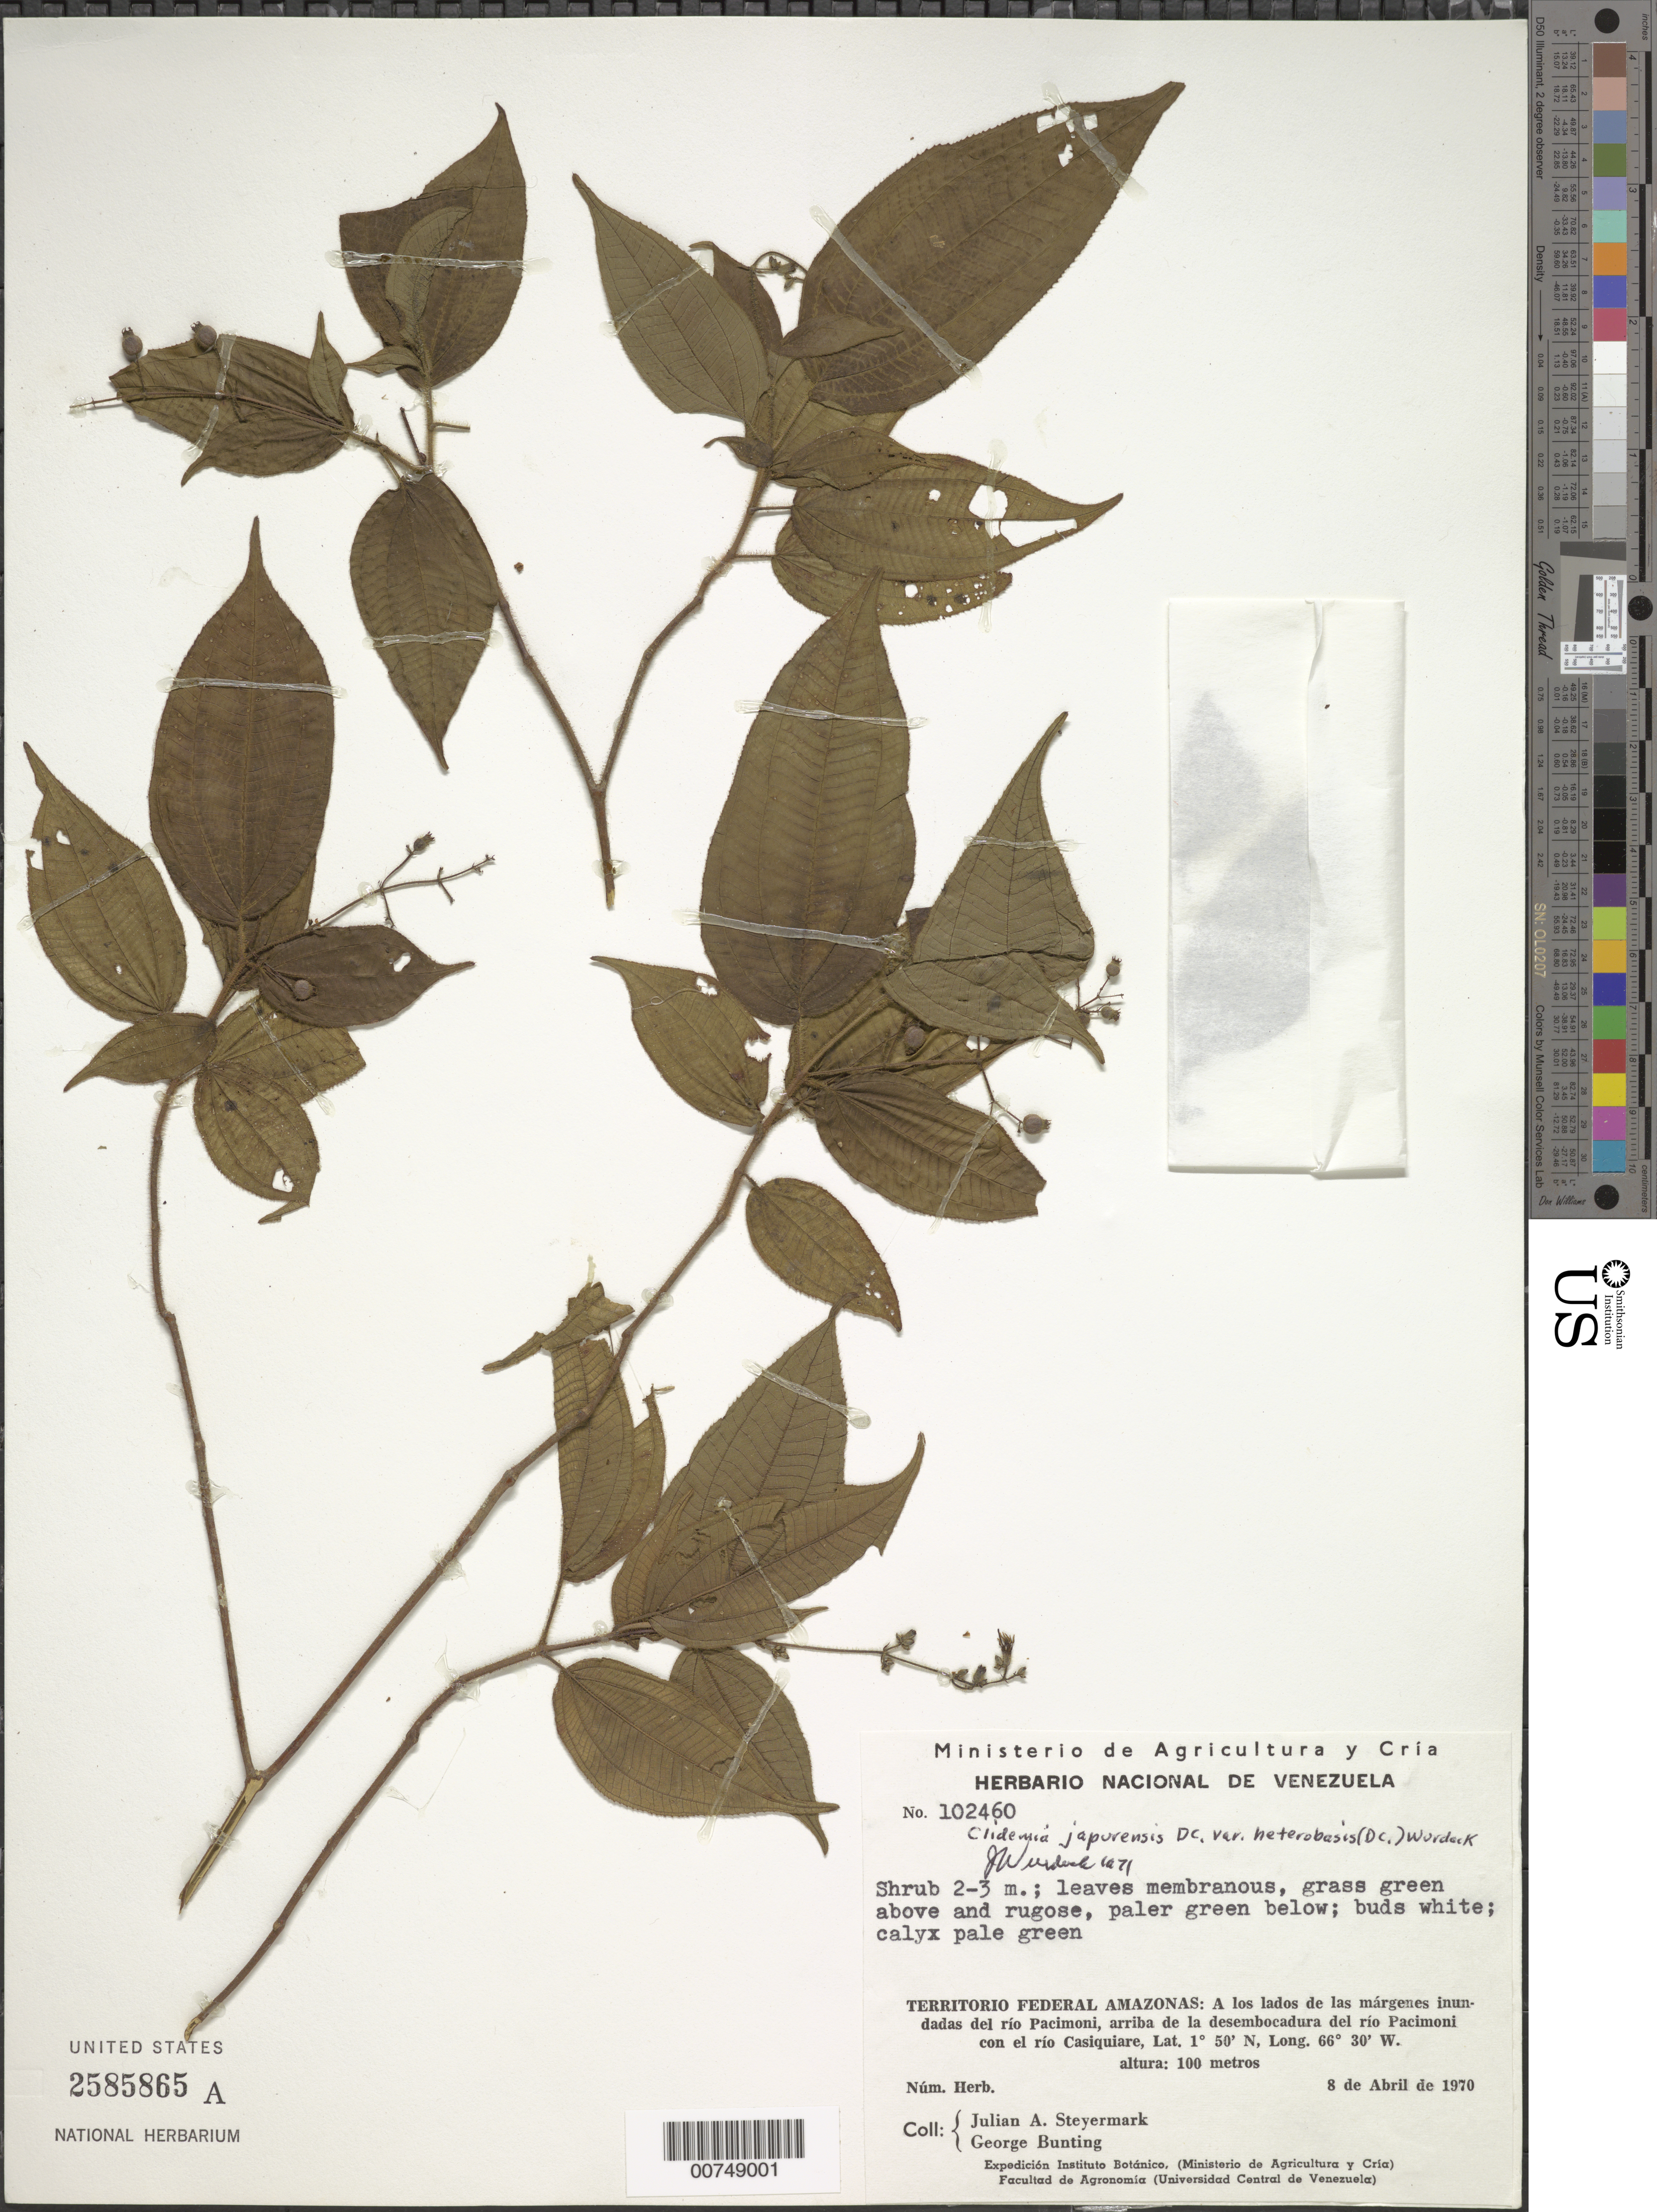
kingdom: Plantae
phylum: Tracheophyta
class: Magnoliopsida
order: Myrtales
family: Melastomataceae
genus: Clidemia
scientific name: Clidemia japurensis var. heterobasis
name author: (DC.) Wurdack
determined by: Wurdack, John J., (US), US (UNITED STATES)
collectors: J. Steyermark & G. S. Bunting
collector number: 102460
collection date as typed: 8-Apr-70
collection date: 1970-04-08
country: Venezuela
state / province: Amazonas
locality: Río Pacimoni, arriba de la desembocadura del río Pacimoni con el río Casiquiare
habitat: Los lados de las margenes inundadas del rio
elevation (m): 100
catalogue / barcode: US 2585865A